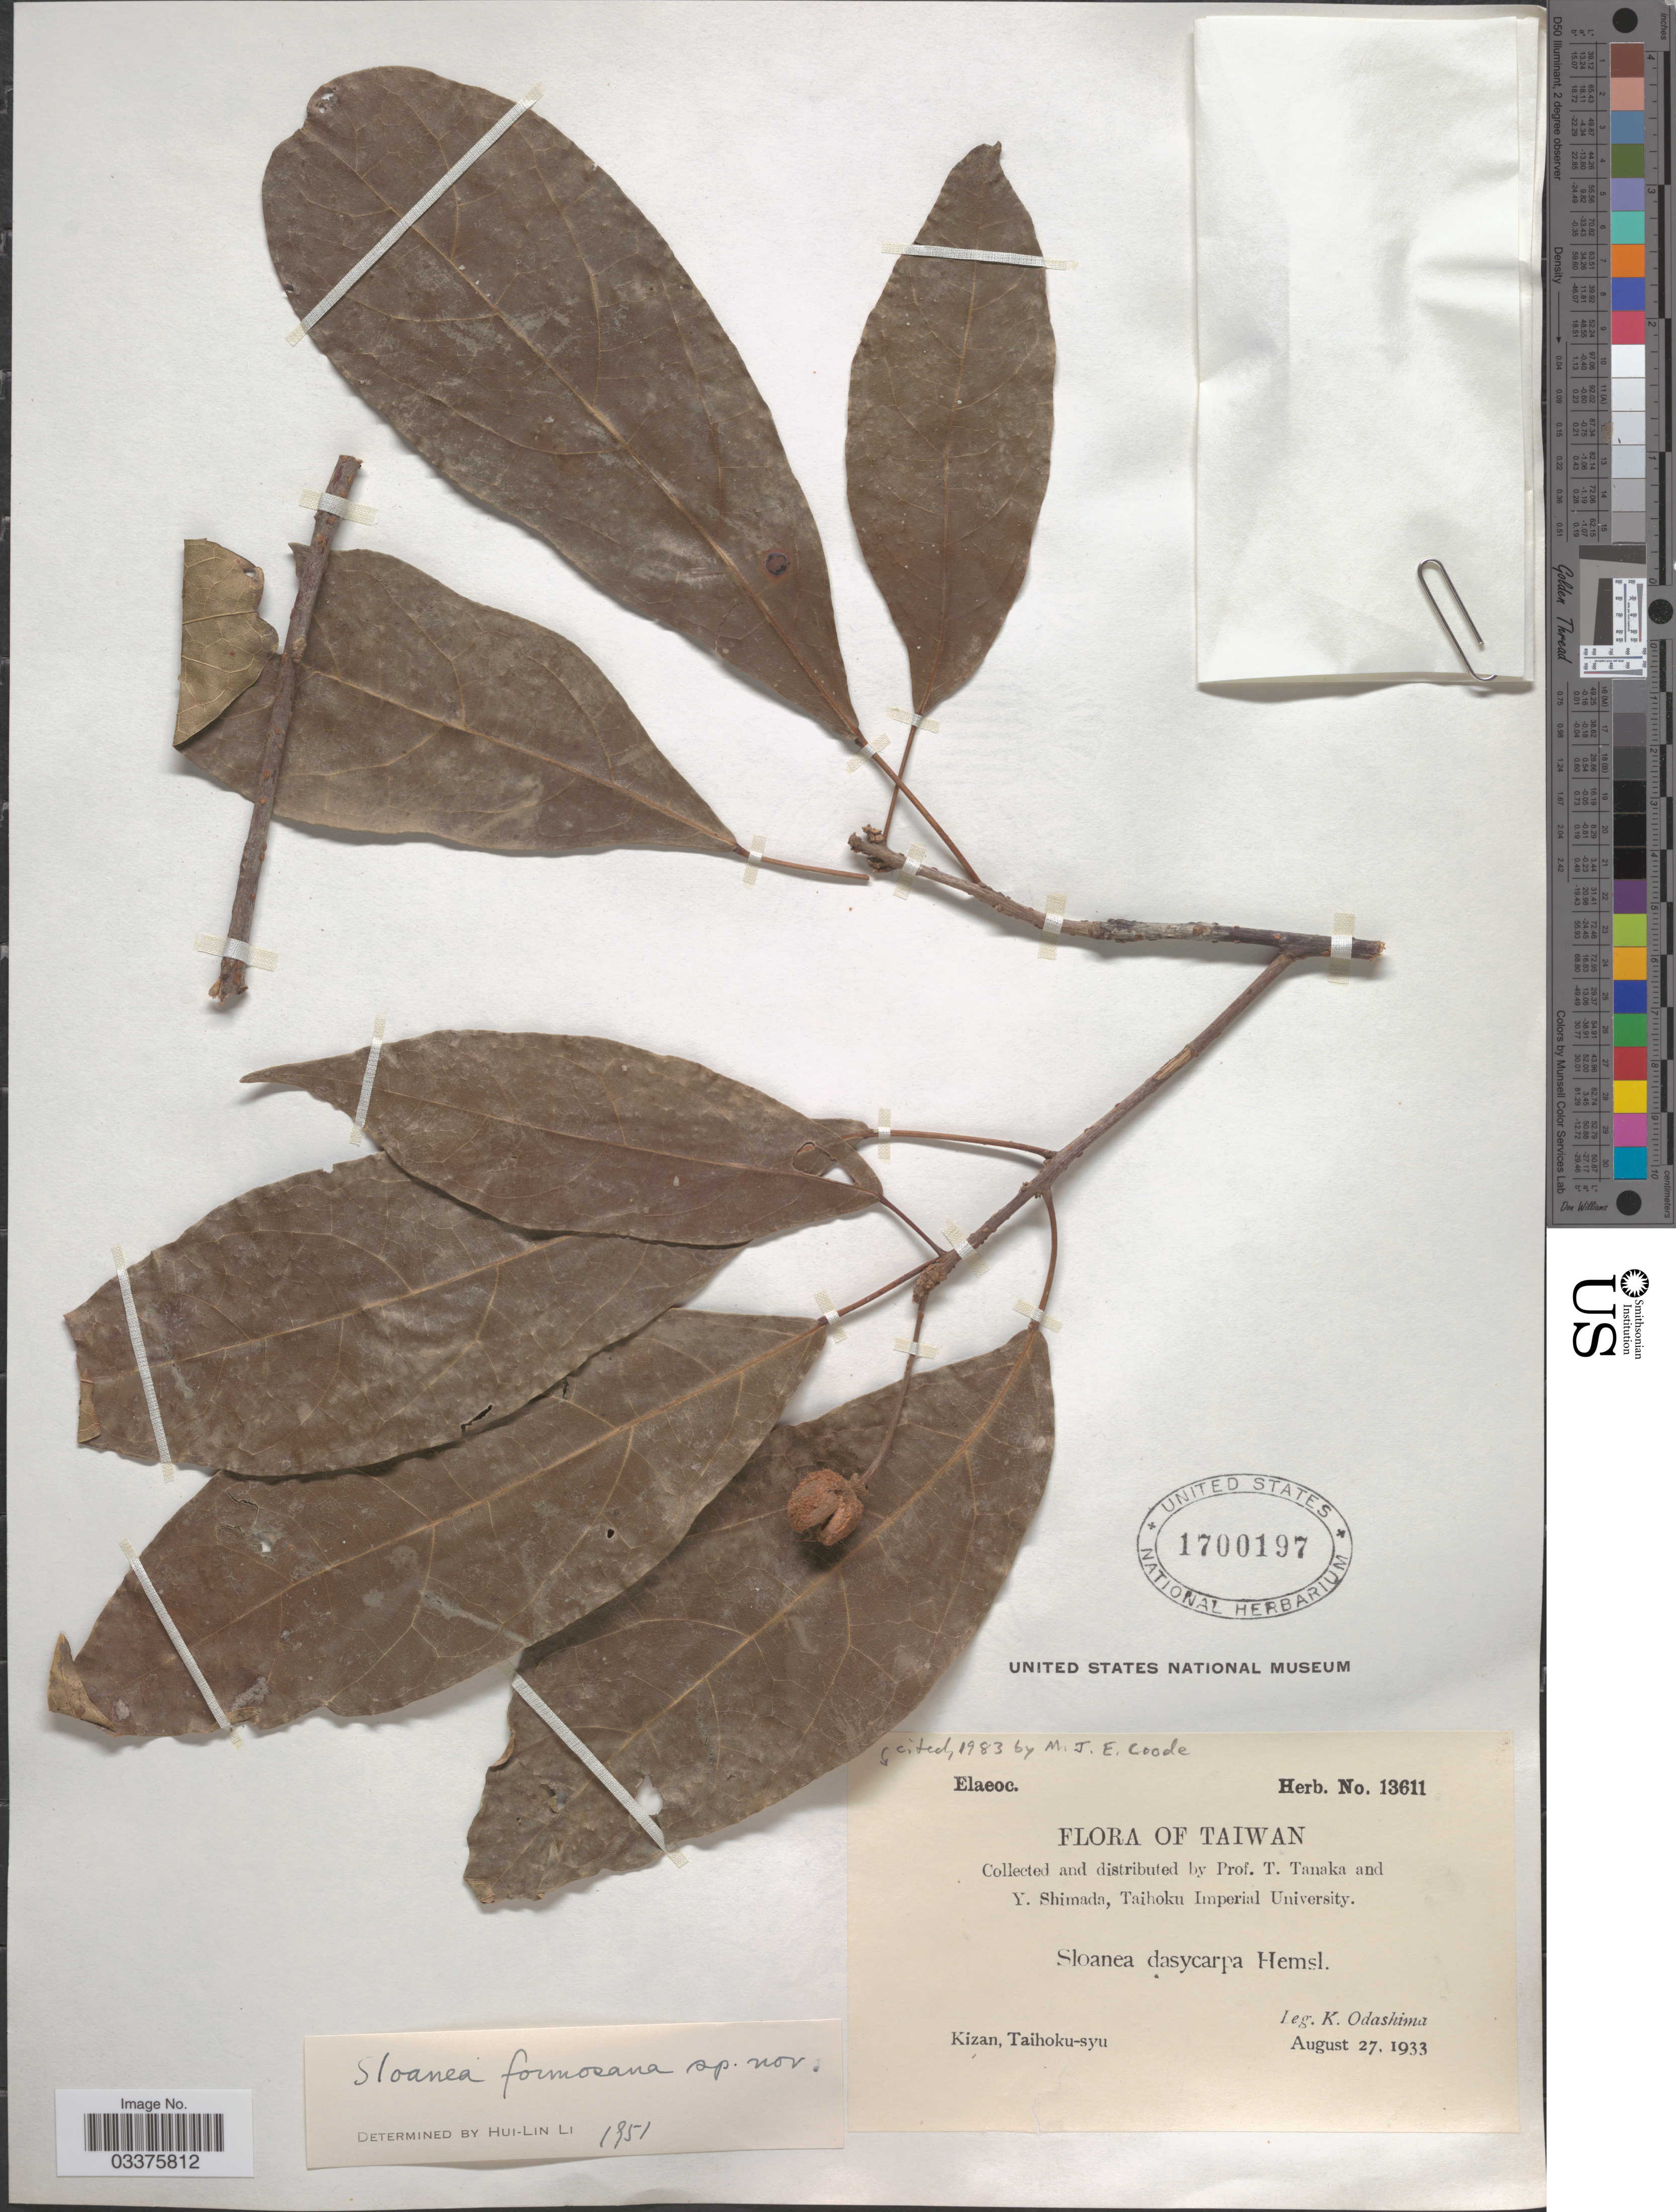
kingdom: Plantae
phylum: Tracheophyta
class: Magnoliopsida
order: Oxalidales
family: Elaeocarpaceae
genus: Sloanea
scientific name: Sloanea dasycarpa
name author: (Benth.) Hemsl.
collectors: K. Odashima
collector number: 13611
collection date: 1933-08-27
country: Taiwan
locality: Kizan, Taihoku-syu.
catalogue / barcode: US 1700197